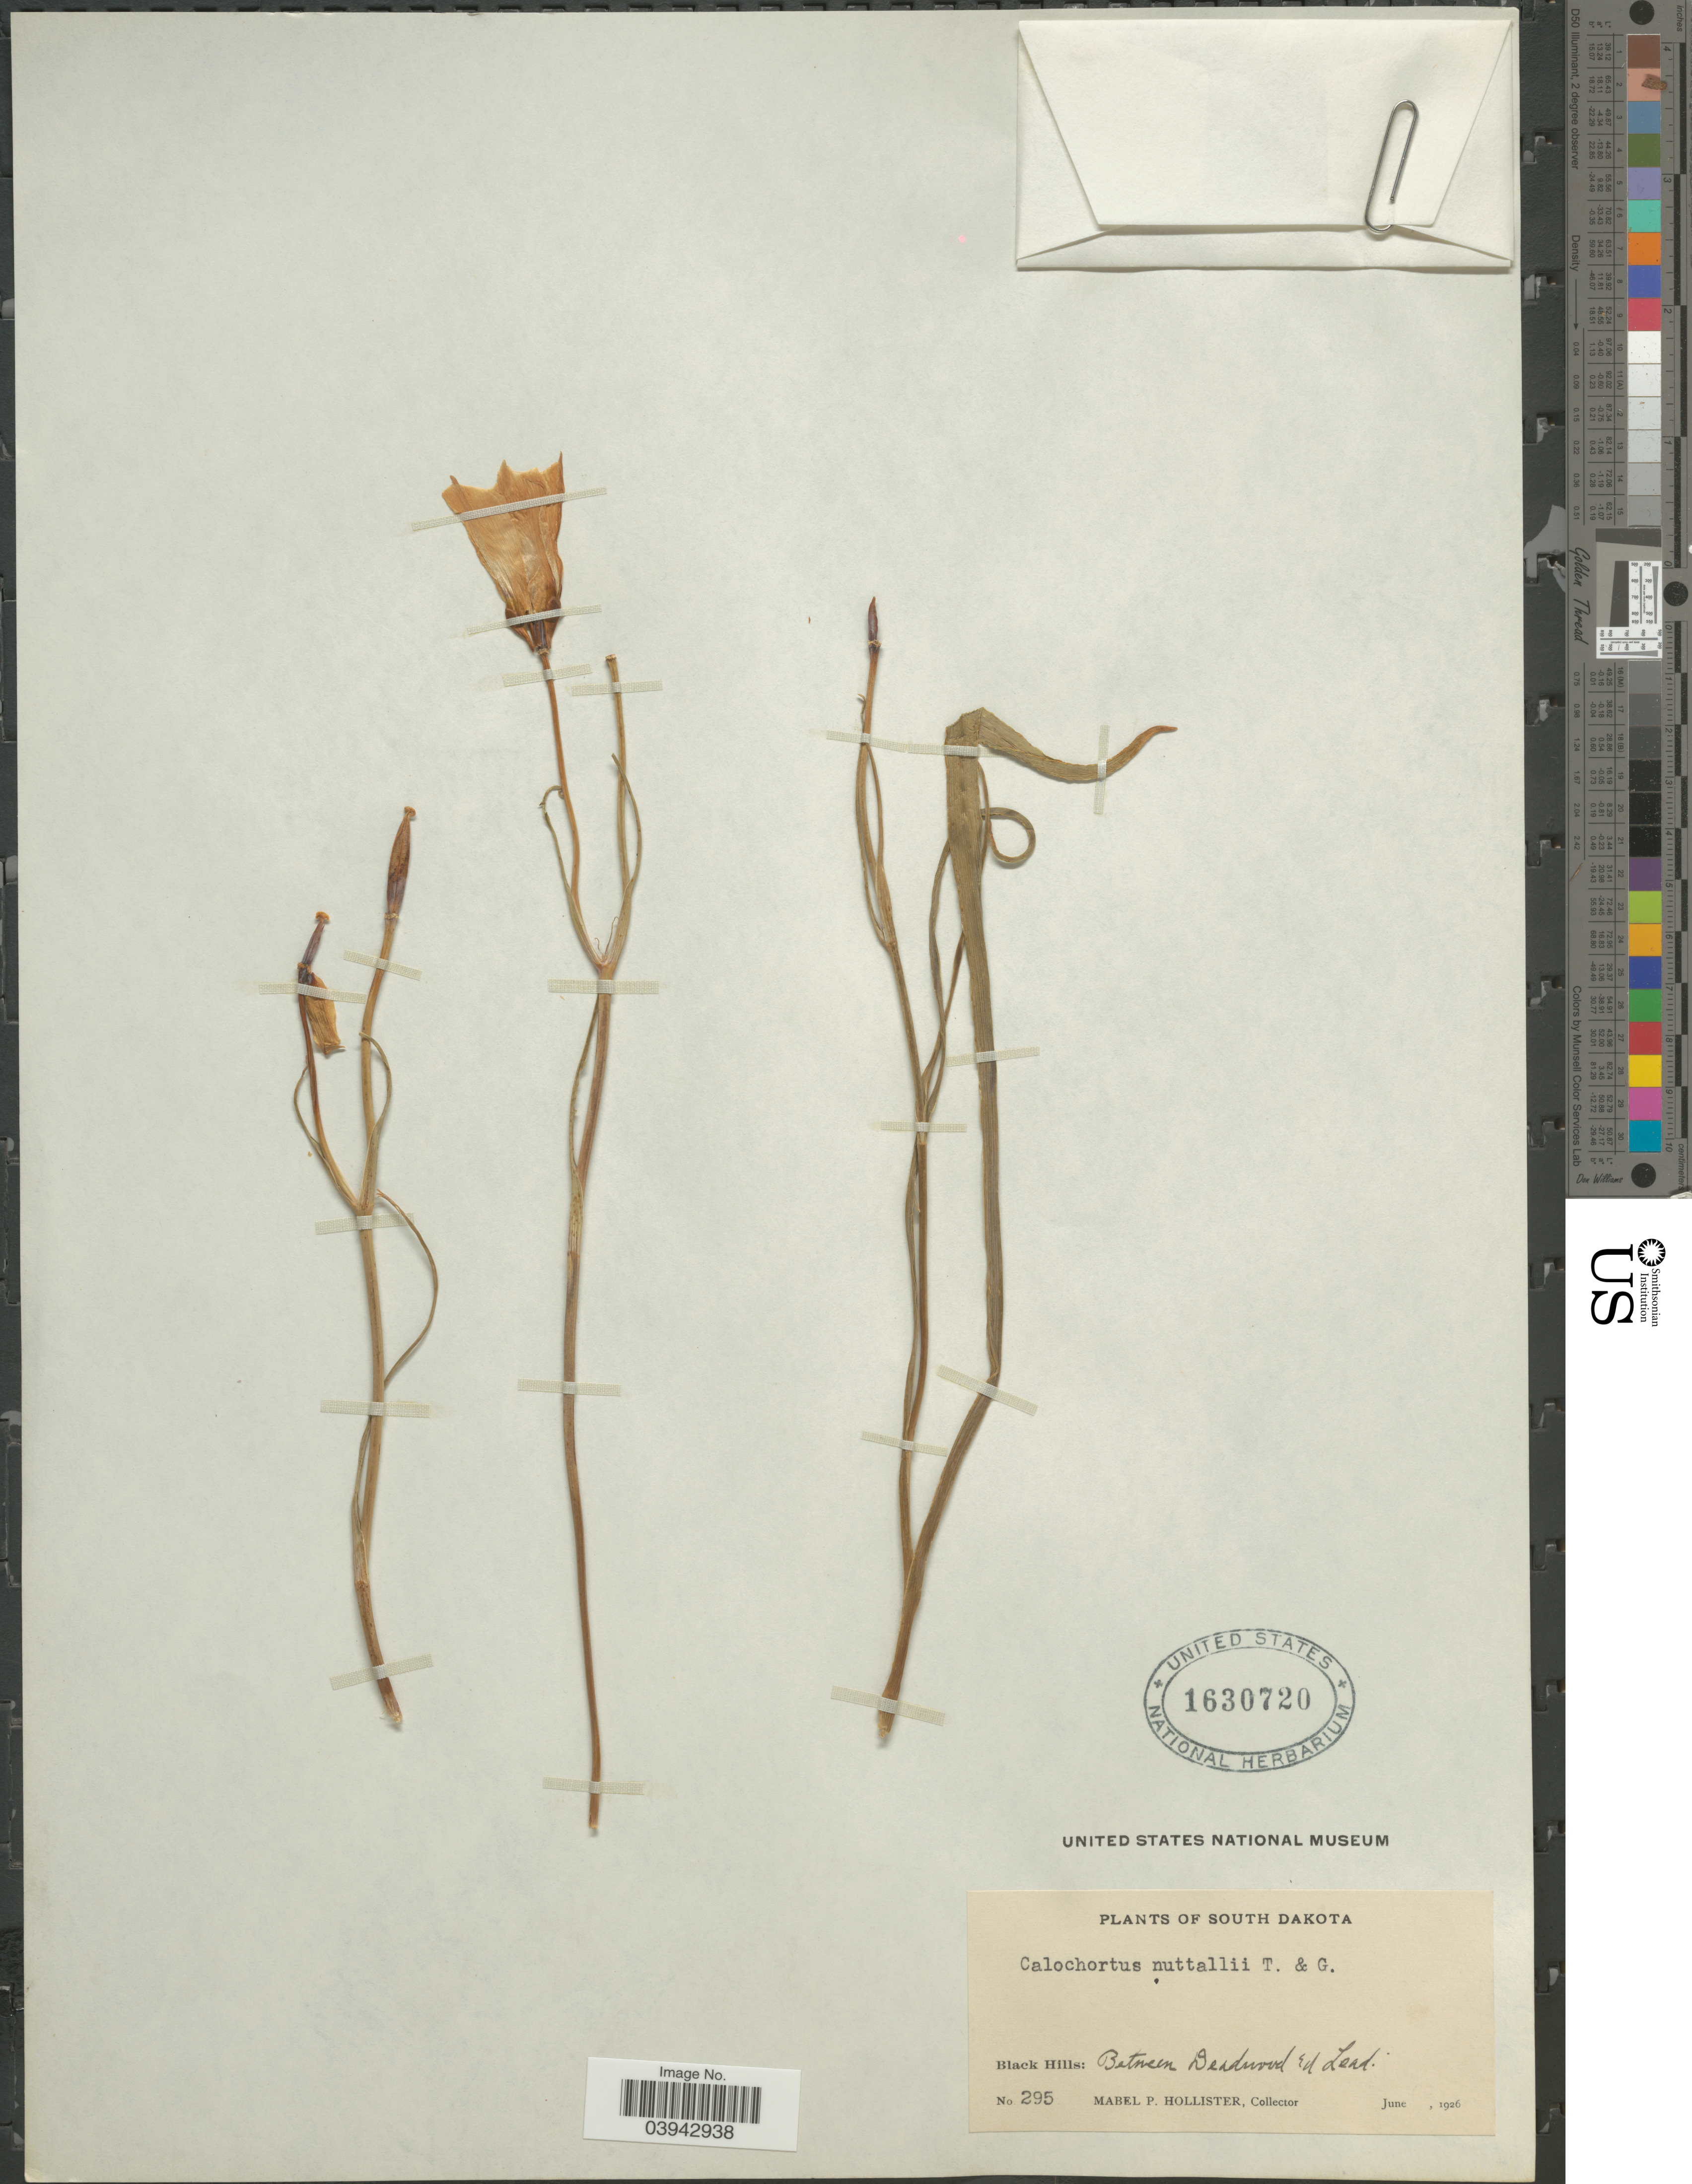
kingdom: Plantae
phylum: Tracheophyta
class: Liliopsida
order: Liliales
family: Liliaceae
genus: Calochortus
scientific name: Calochortus nuttallii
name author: Torr.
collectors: M. Hollister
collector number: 295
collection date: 1926-06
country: United States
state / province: South Dakota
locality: Black Hills: Between Deadwood and Lead.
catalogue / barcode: US 1630720